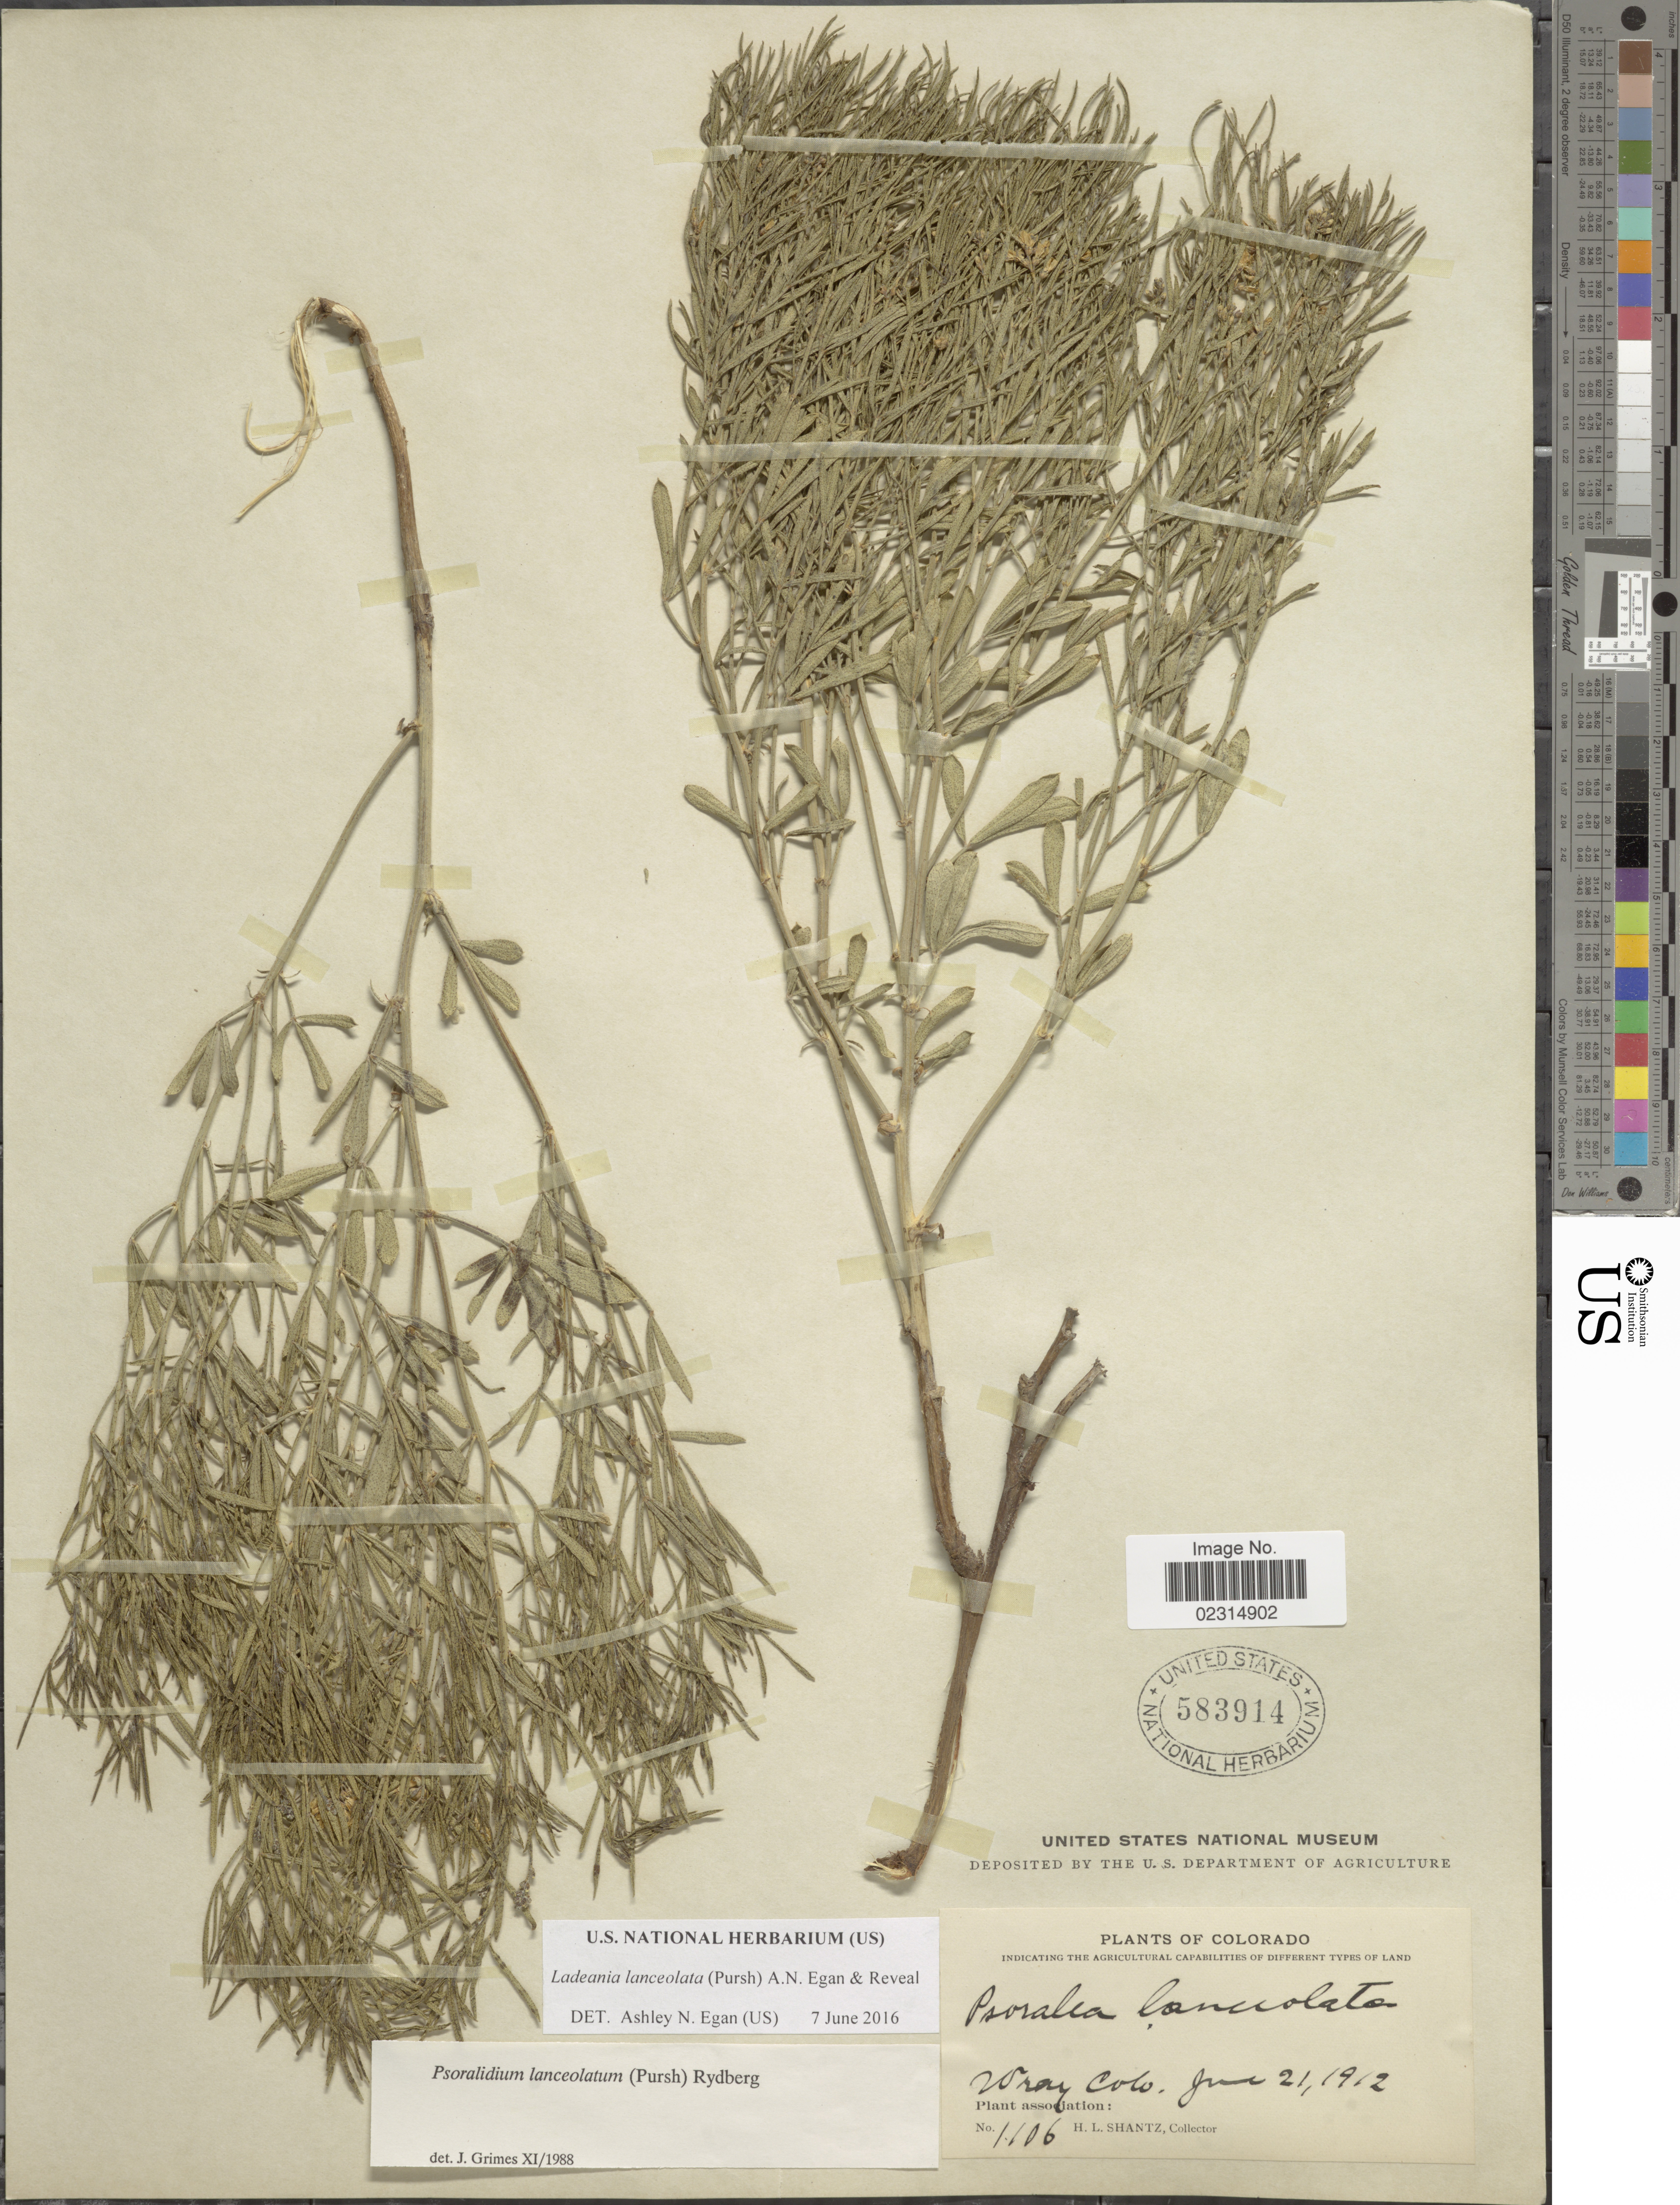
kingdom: Plantae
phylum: Tracheophyta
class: Magnoliopsida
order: Fabales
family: Fabaceae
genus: Ladeania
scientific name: Ladeania lanceolata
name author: (Pursh) A.N. Egan & Reveal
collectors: H. Shantz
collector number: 1106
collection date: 1912-06-21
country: United States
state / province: Colorado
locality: Wray Colo, Plant Association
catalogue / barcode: US 583914